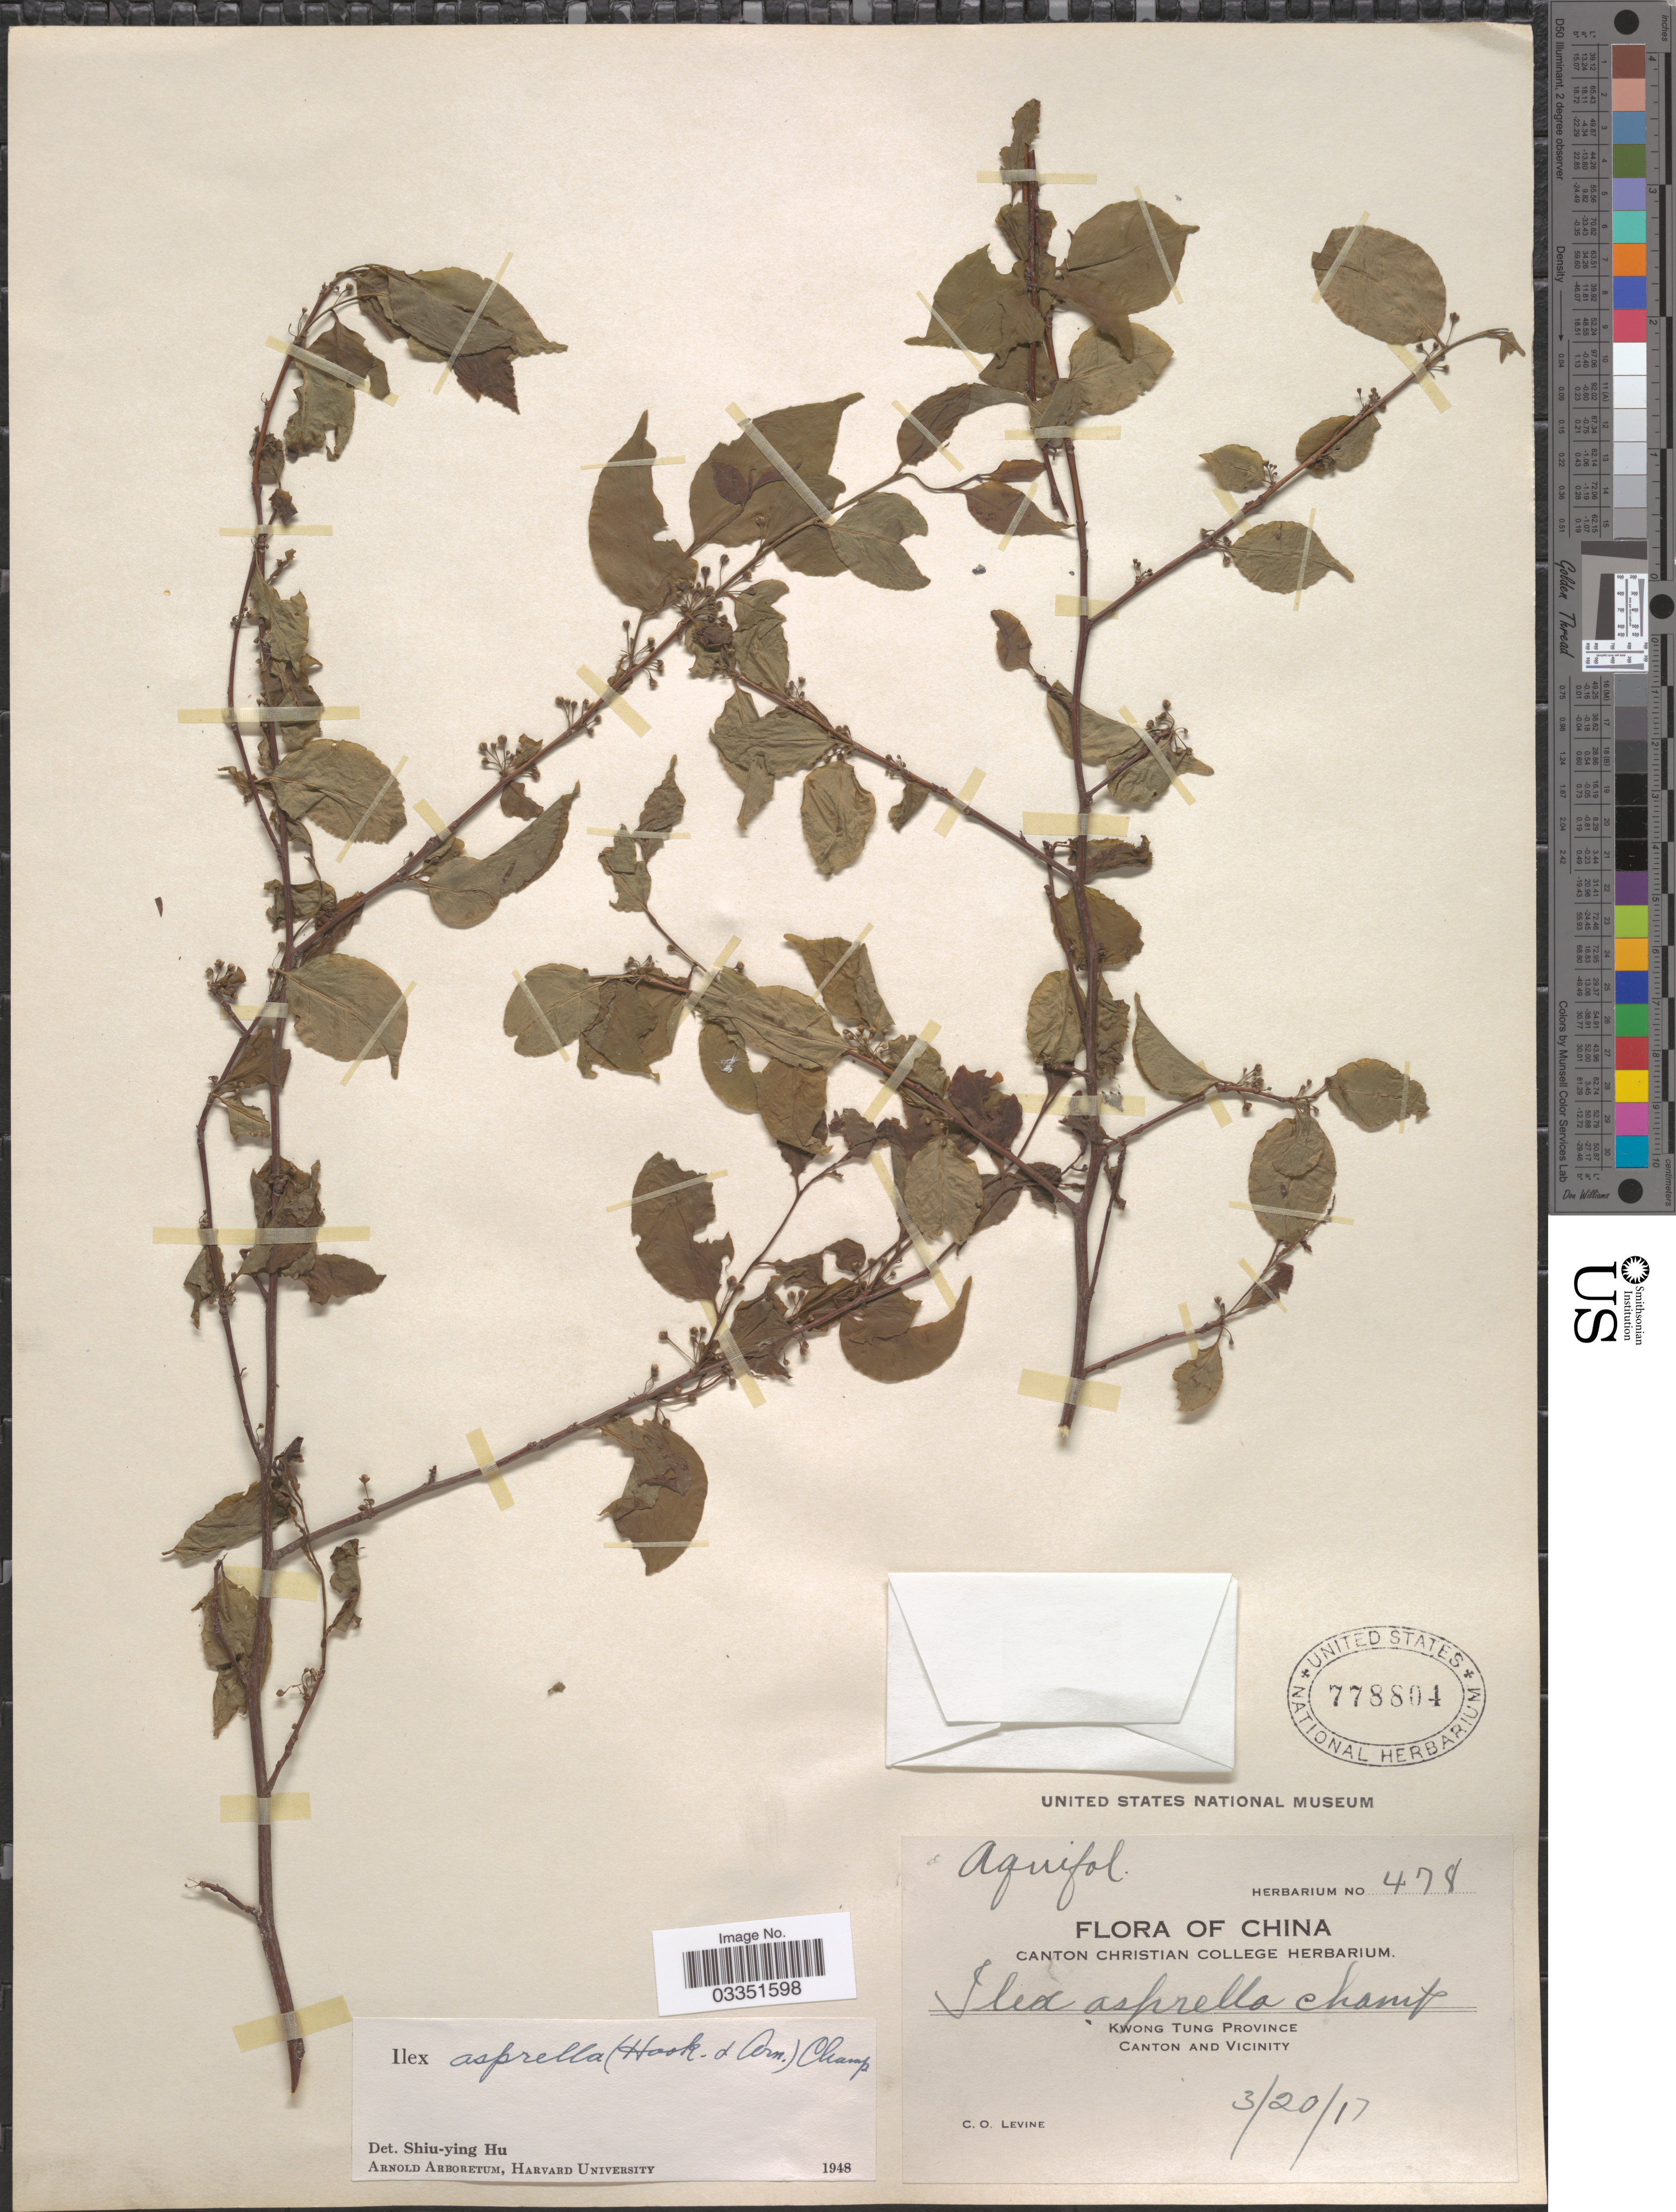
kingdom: Plantae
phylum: Tracheophyta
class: Magnoliopsida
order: Aquifoliales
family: Aquifoliaceae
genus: Ilex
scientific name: Ilex asperula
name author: Mart.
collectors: C. O. Levine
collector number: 478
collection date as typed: Transcribed d/m/y: 20/3/17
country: China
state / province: Guangdong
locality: Kwong Tung Province. Canton and vicinity.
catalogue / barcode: US 778804